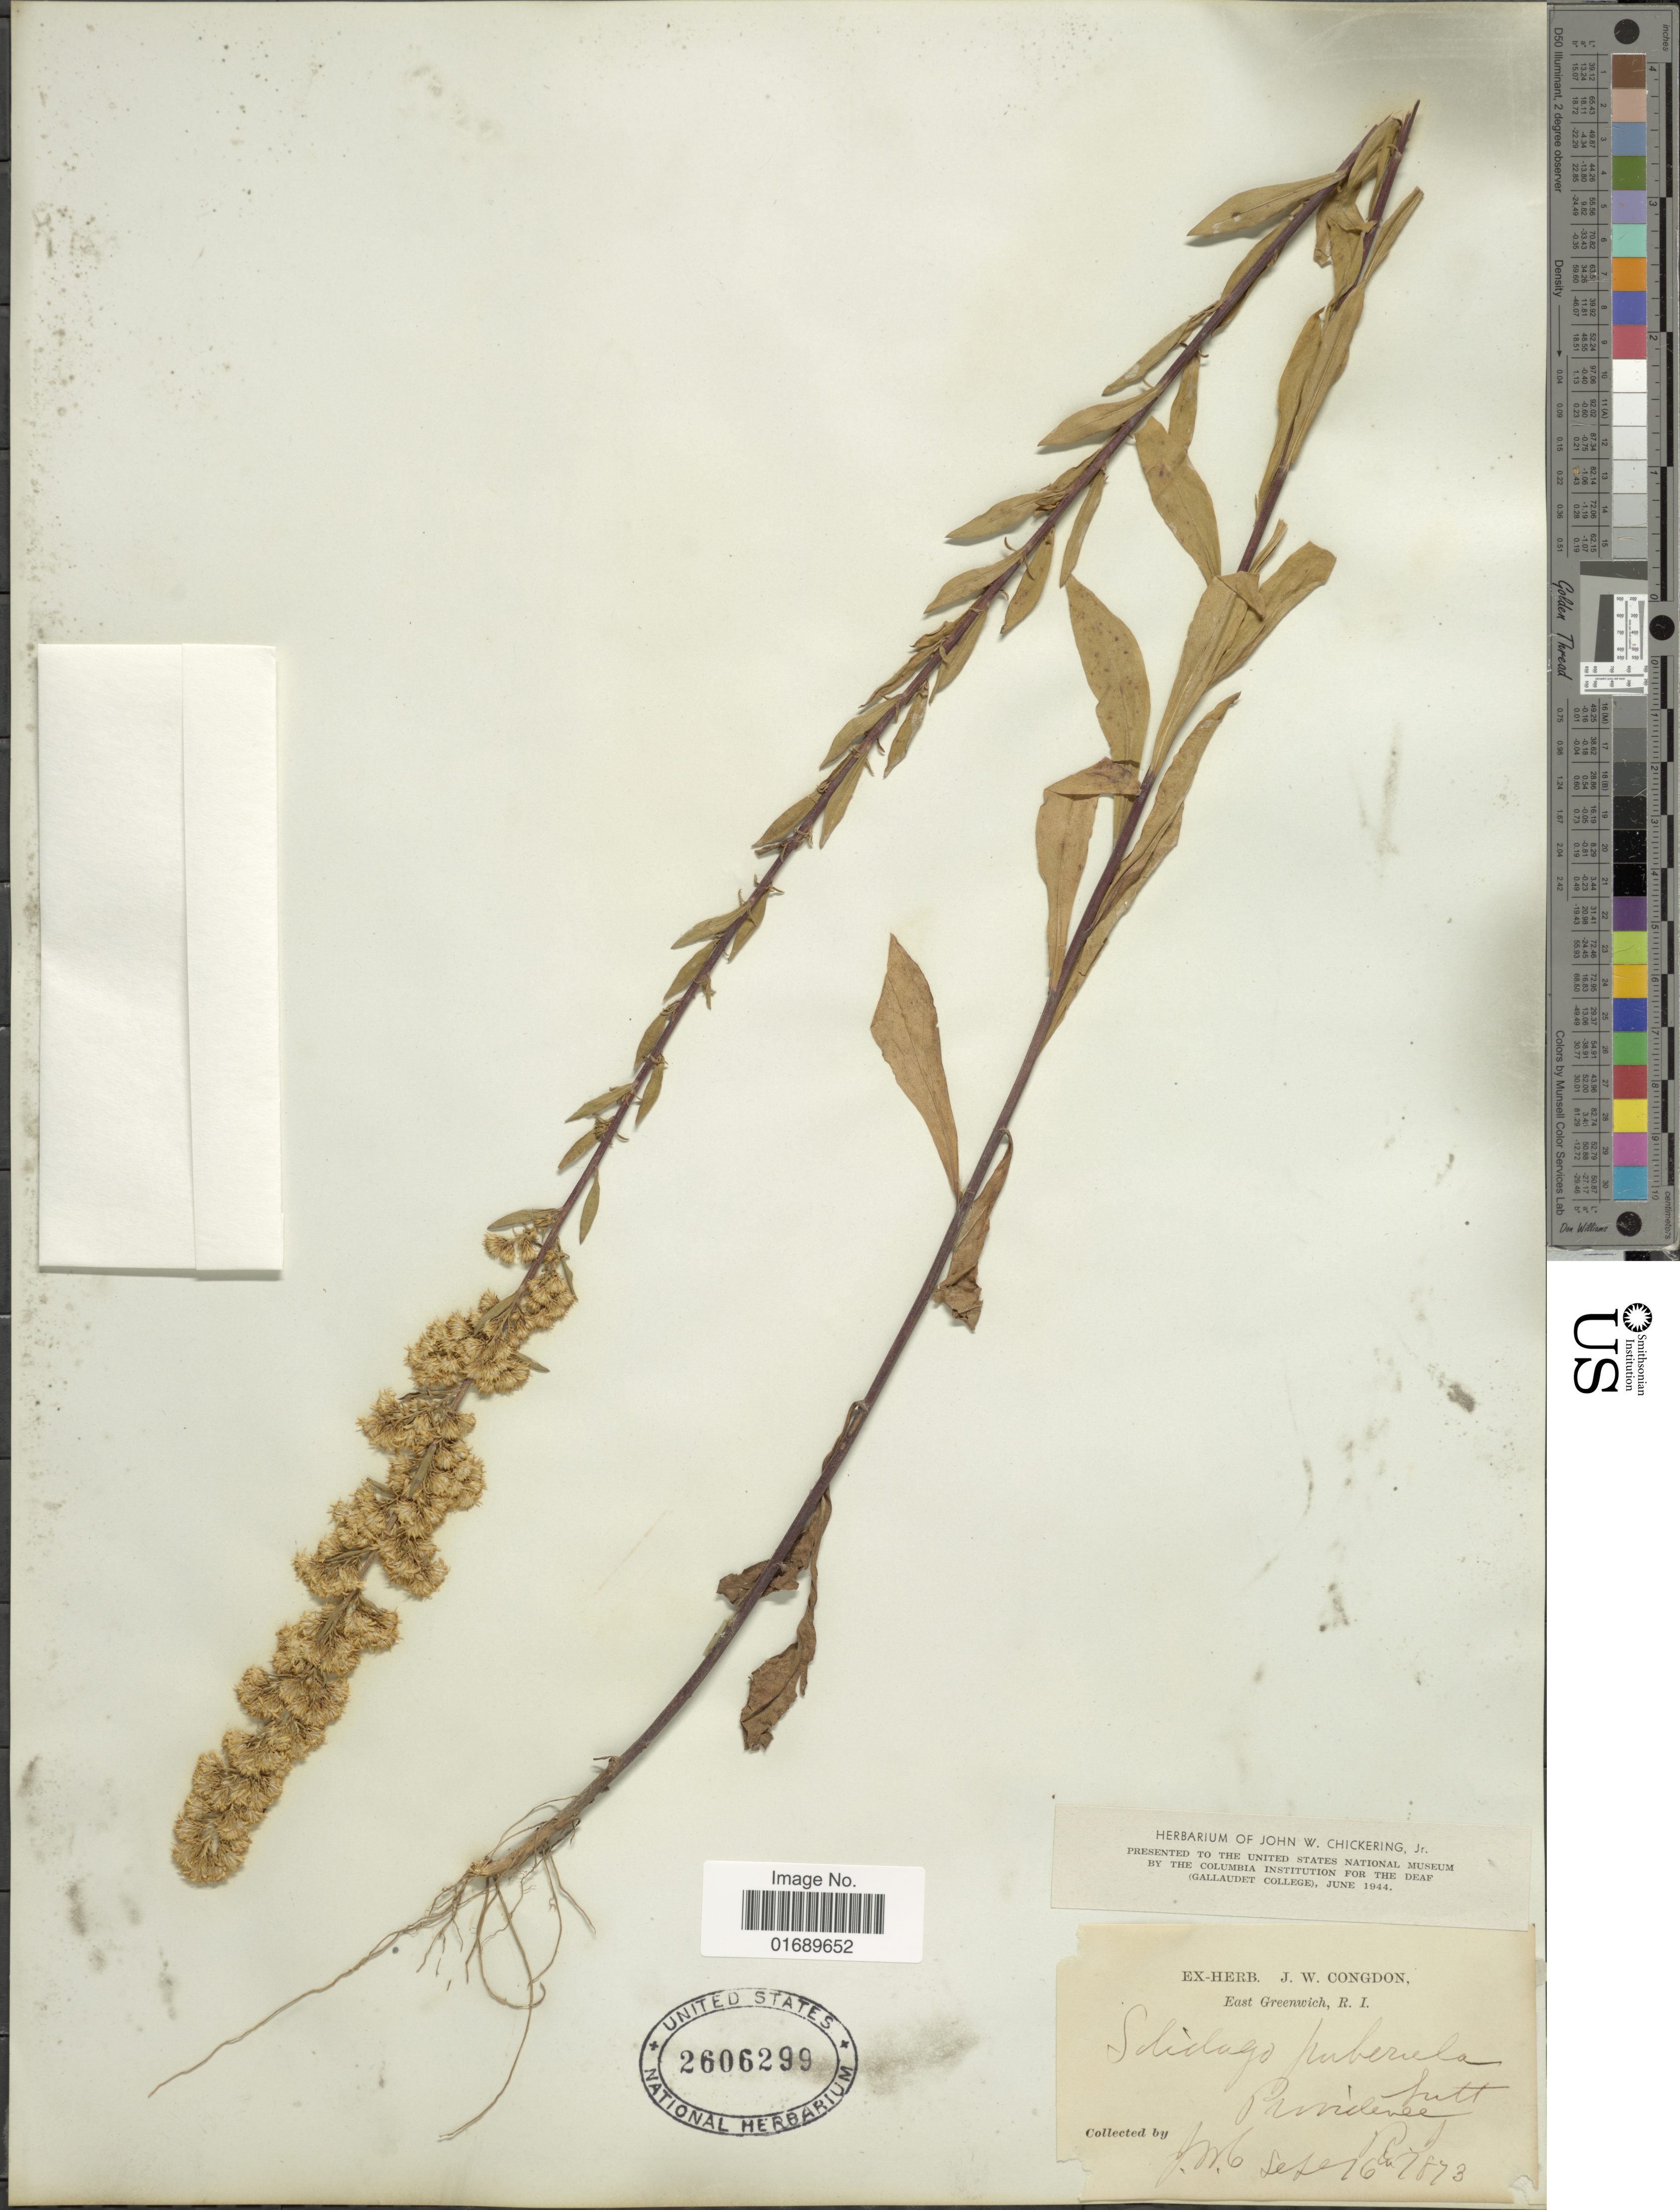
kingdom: Plantae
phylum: Tracheophyta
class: Magnoliopsida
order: Asterales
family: Asteraceae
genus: Solidago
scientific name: Solidago puberula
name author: Nutt.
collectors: J. W. Congdon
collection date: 1873-09-16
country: United States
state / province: Rhode Island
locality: Providence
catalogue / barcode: US 2606299